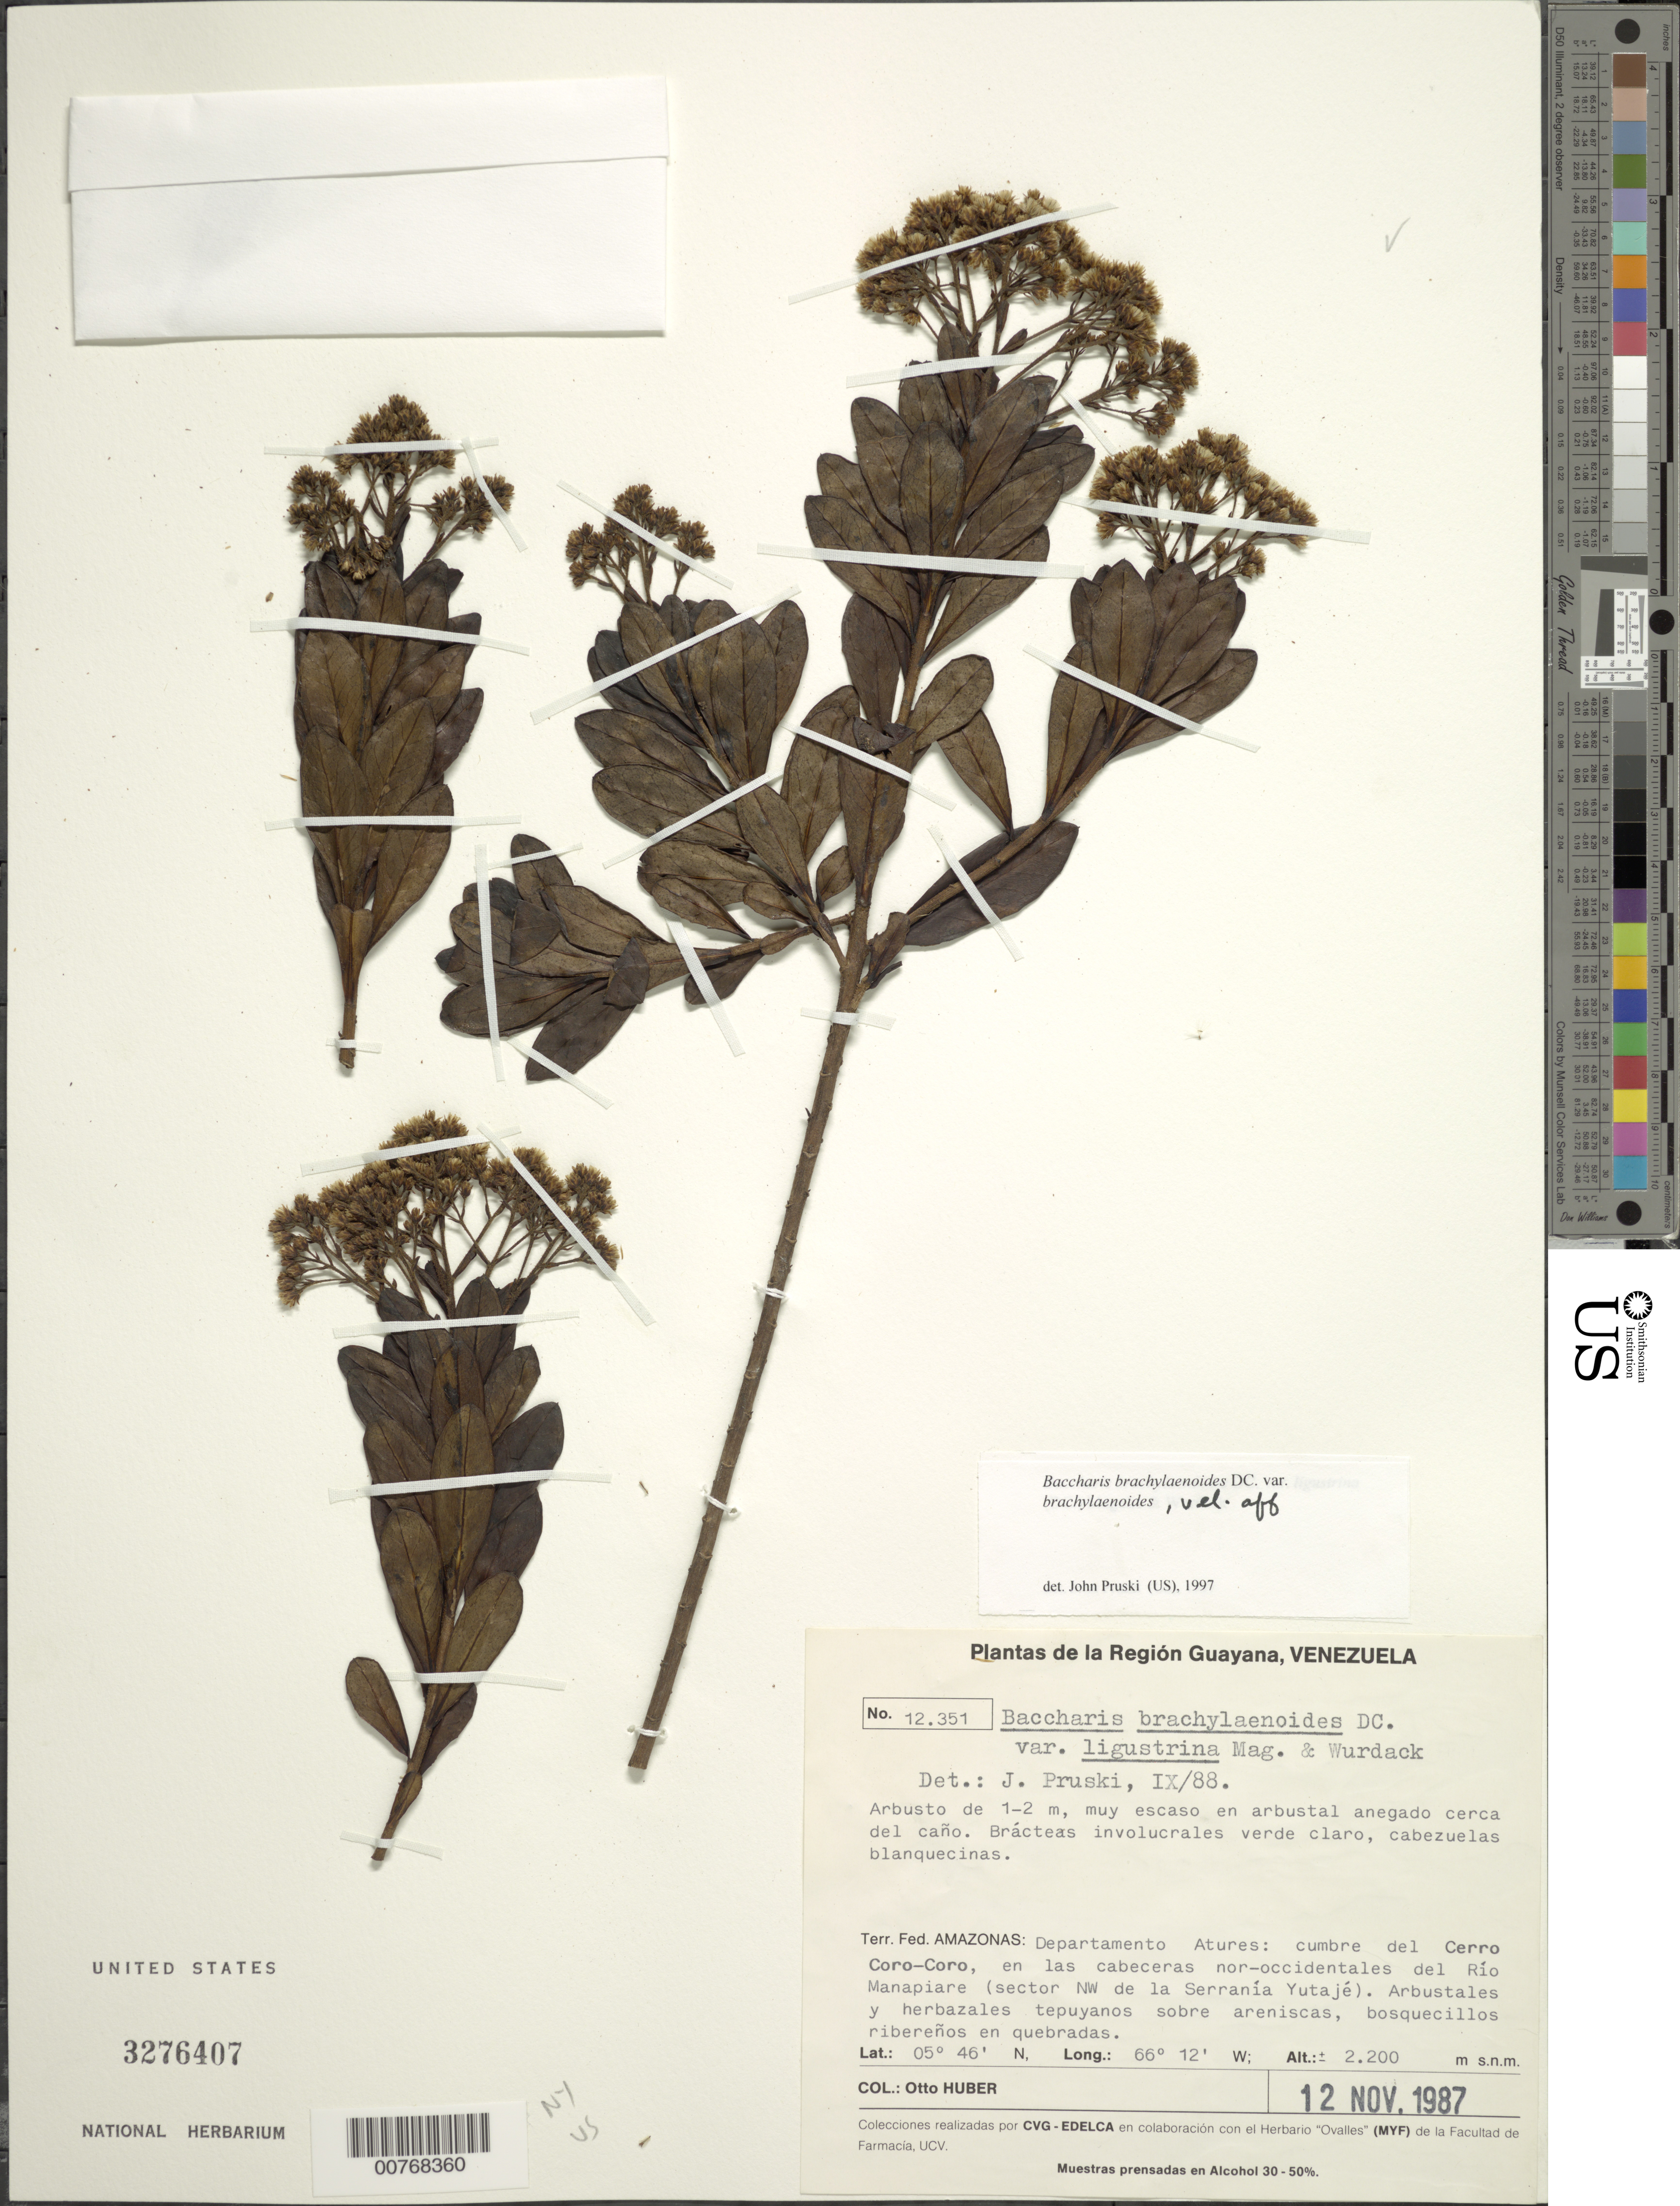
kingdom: Plantae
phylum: Tracheophyta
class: Magnoliopsida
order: Asterales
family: Asteraceae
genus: Baccharis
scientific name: Baccharis brachylaenoides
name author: DC.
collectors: O. Huber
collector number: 12351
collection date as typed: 12-Nov-87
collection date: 1987-11-12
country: Venezuela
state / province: Amazonas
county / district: Atures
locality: Cerro Coro-Coro, en las cabeceras nor-occidentales del Río Manapiare (Sector NW de la Serranía Yutajé)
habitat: Arbustales y herbazales tepuyanos sobre areniscas, bosquecillos riberenos en quebradas.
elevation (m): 2200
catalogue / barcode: US 3276407